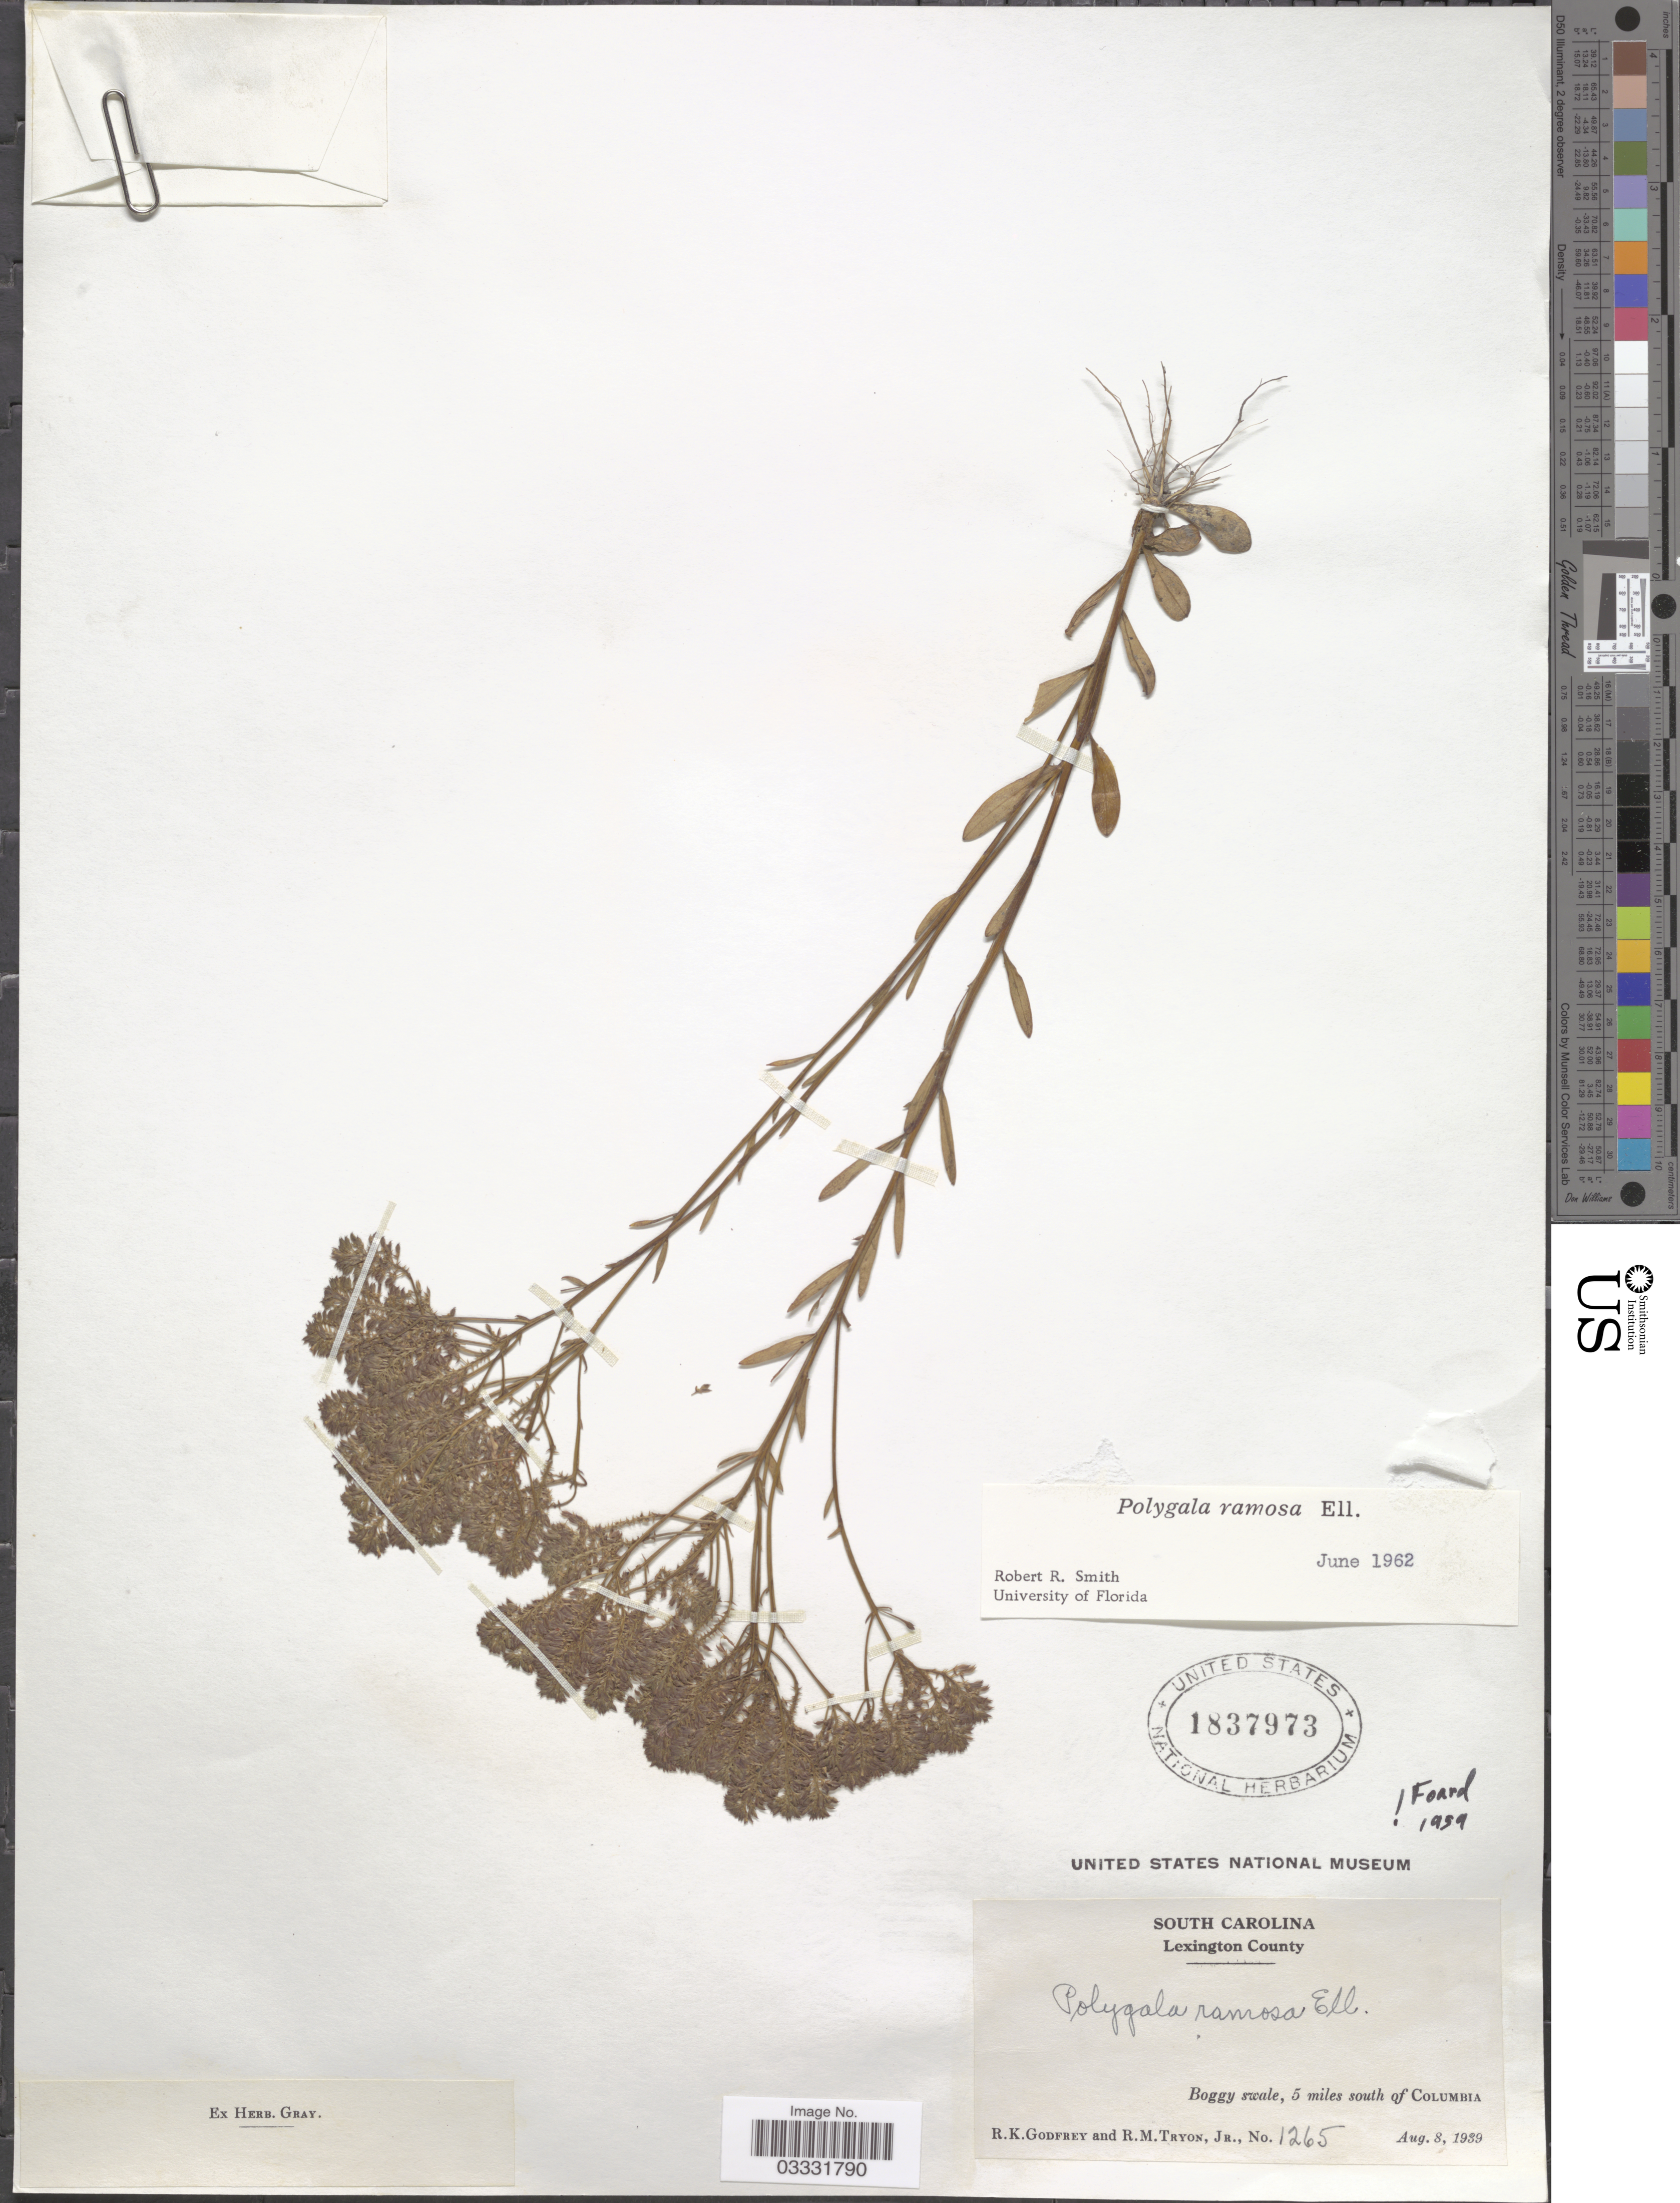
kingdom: Plantae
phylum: Tracheophyta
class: Magnoliopsida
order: Fabales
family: Polygalaceae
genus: Polygala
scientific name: Polygala ramosa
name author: Elliott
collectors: R. K. Godfrey & R. Tryon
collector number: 1265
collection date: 1939-08-08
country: United States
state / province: South Carolina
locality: Lexington County. 5 miles south of Columbia.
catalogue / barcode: US 1837973